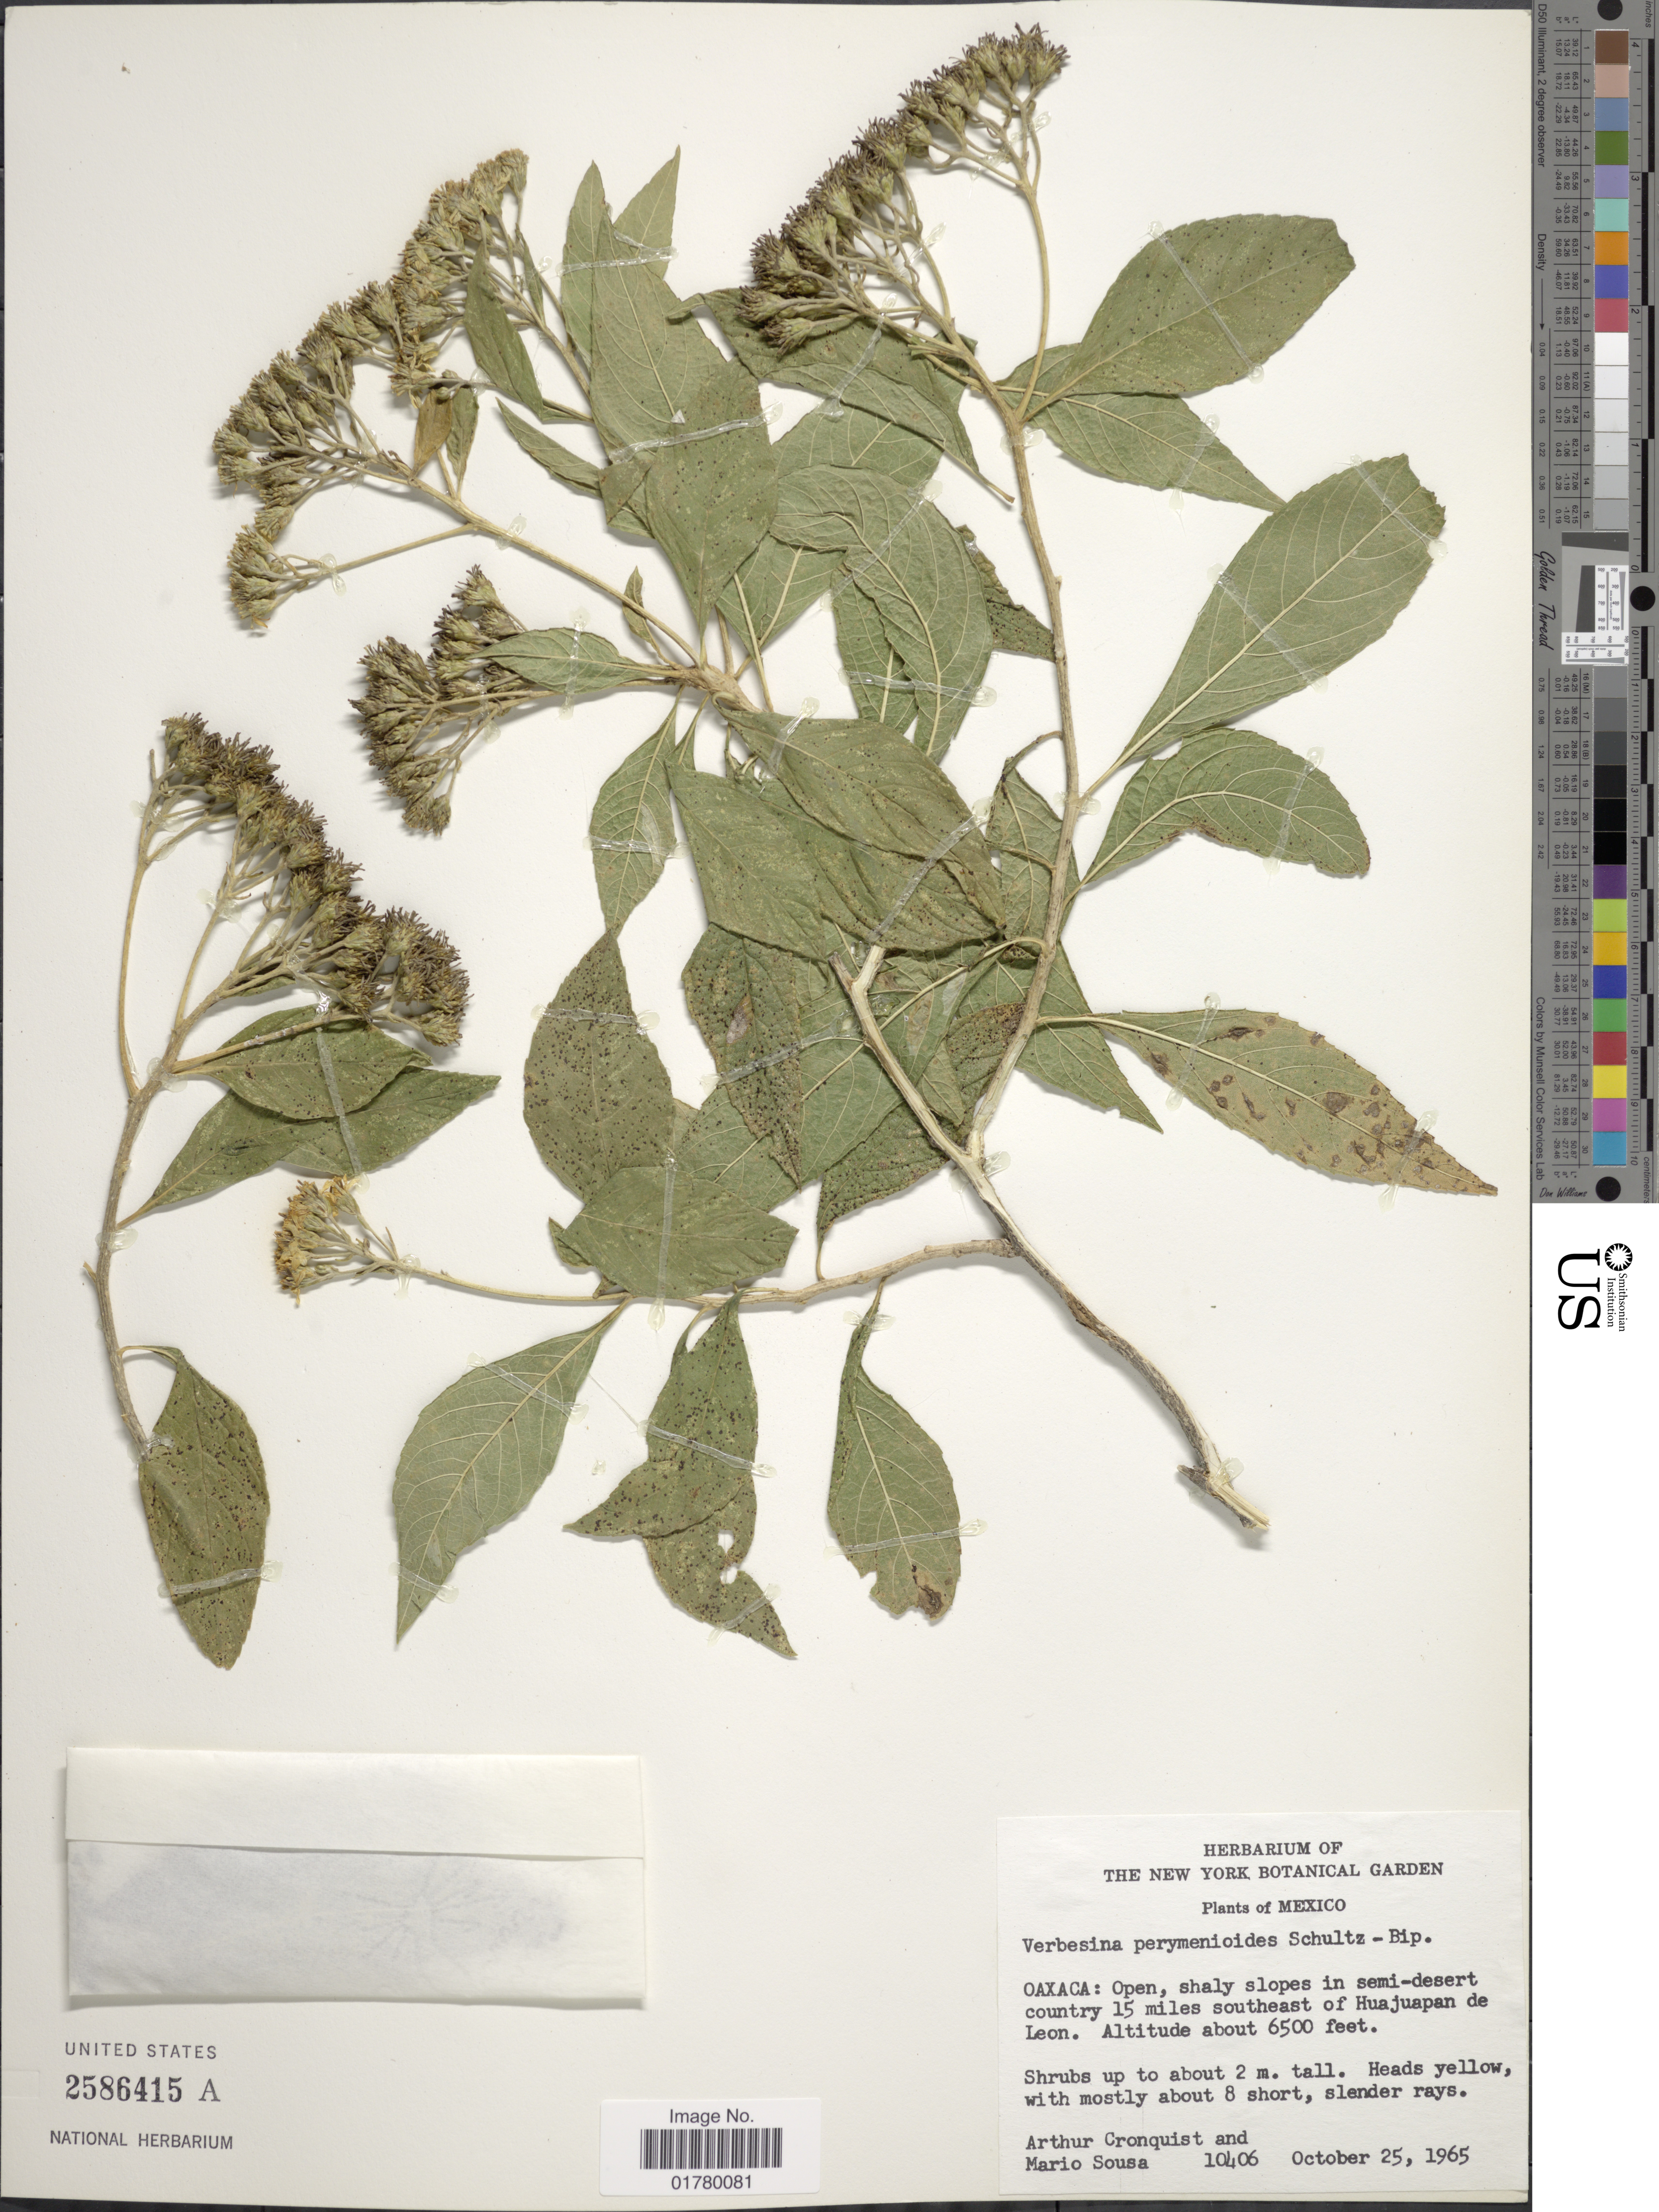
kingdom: Plantae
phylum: Tracheophyta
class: Magnoliopsida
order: Asterales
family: Asteraceae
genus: Verbesina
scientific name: Verbesina perymenioides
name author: Sch. Bip. ex Klatt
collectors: A. J. Cronquist & M. Sousa S.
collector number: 10406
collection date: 1965-10-25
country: Mexico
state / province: Oaxaca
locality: Open, shaly slopes in semi-desert country 15 miles southeast of Huajuapan de Leon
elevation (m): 1981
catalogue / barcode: US 2586415A